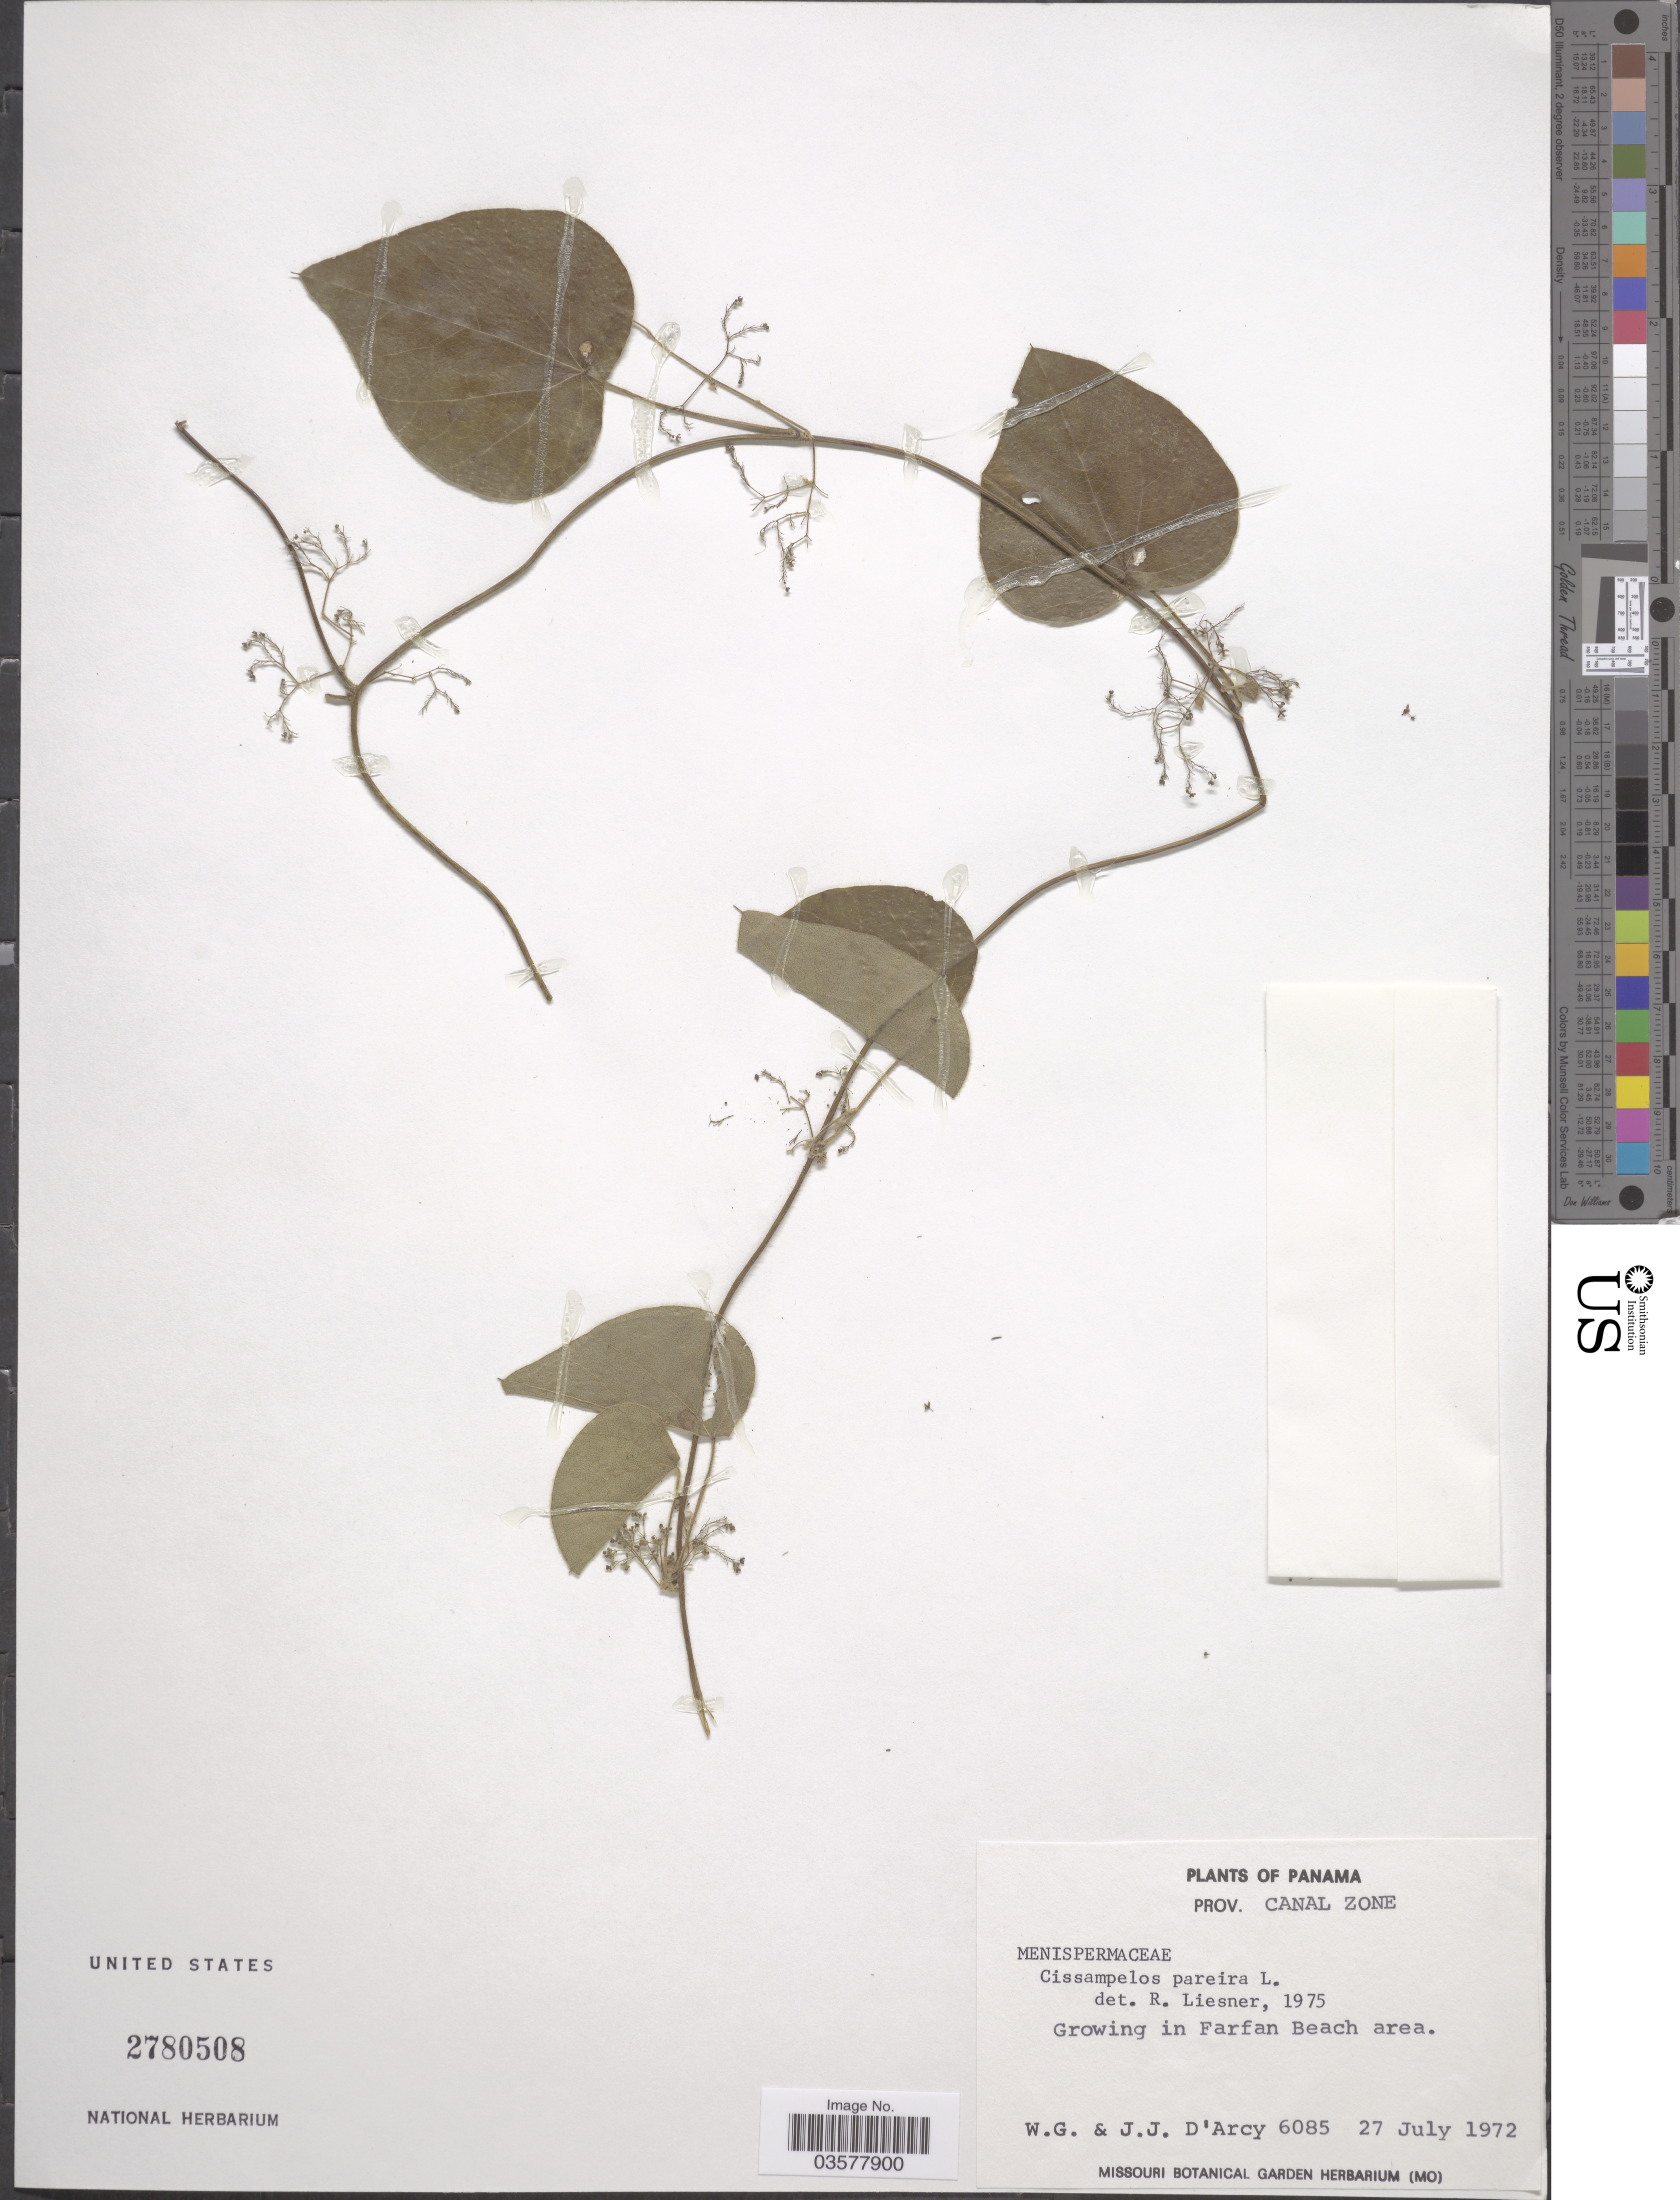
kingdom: Plantae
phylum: Tracheophyta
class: Magnoliopsida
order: Ranunculales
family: Menispermaceae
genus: Cissampelos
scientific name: Cissampelos pareira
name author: L.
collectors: W. G. D'Arcy & J. J. D'Arcy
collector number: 6085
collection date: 1972-07-27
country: Panama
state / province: Colón / Panamá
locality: Prov. Canal Zone. Growing in Farfan Beach area.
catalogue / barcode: US 2780508